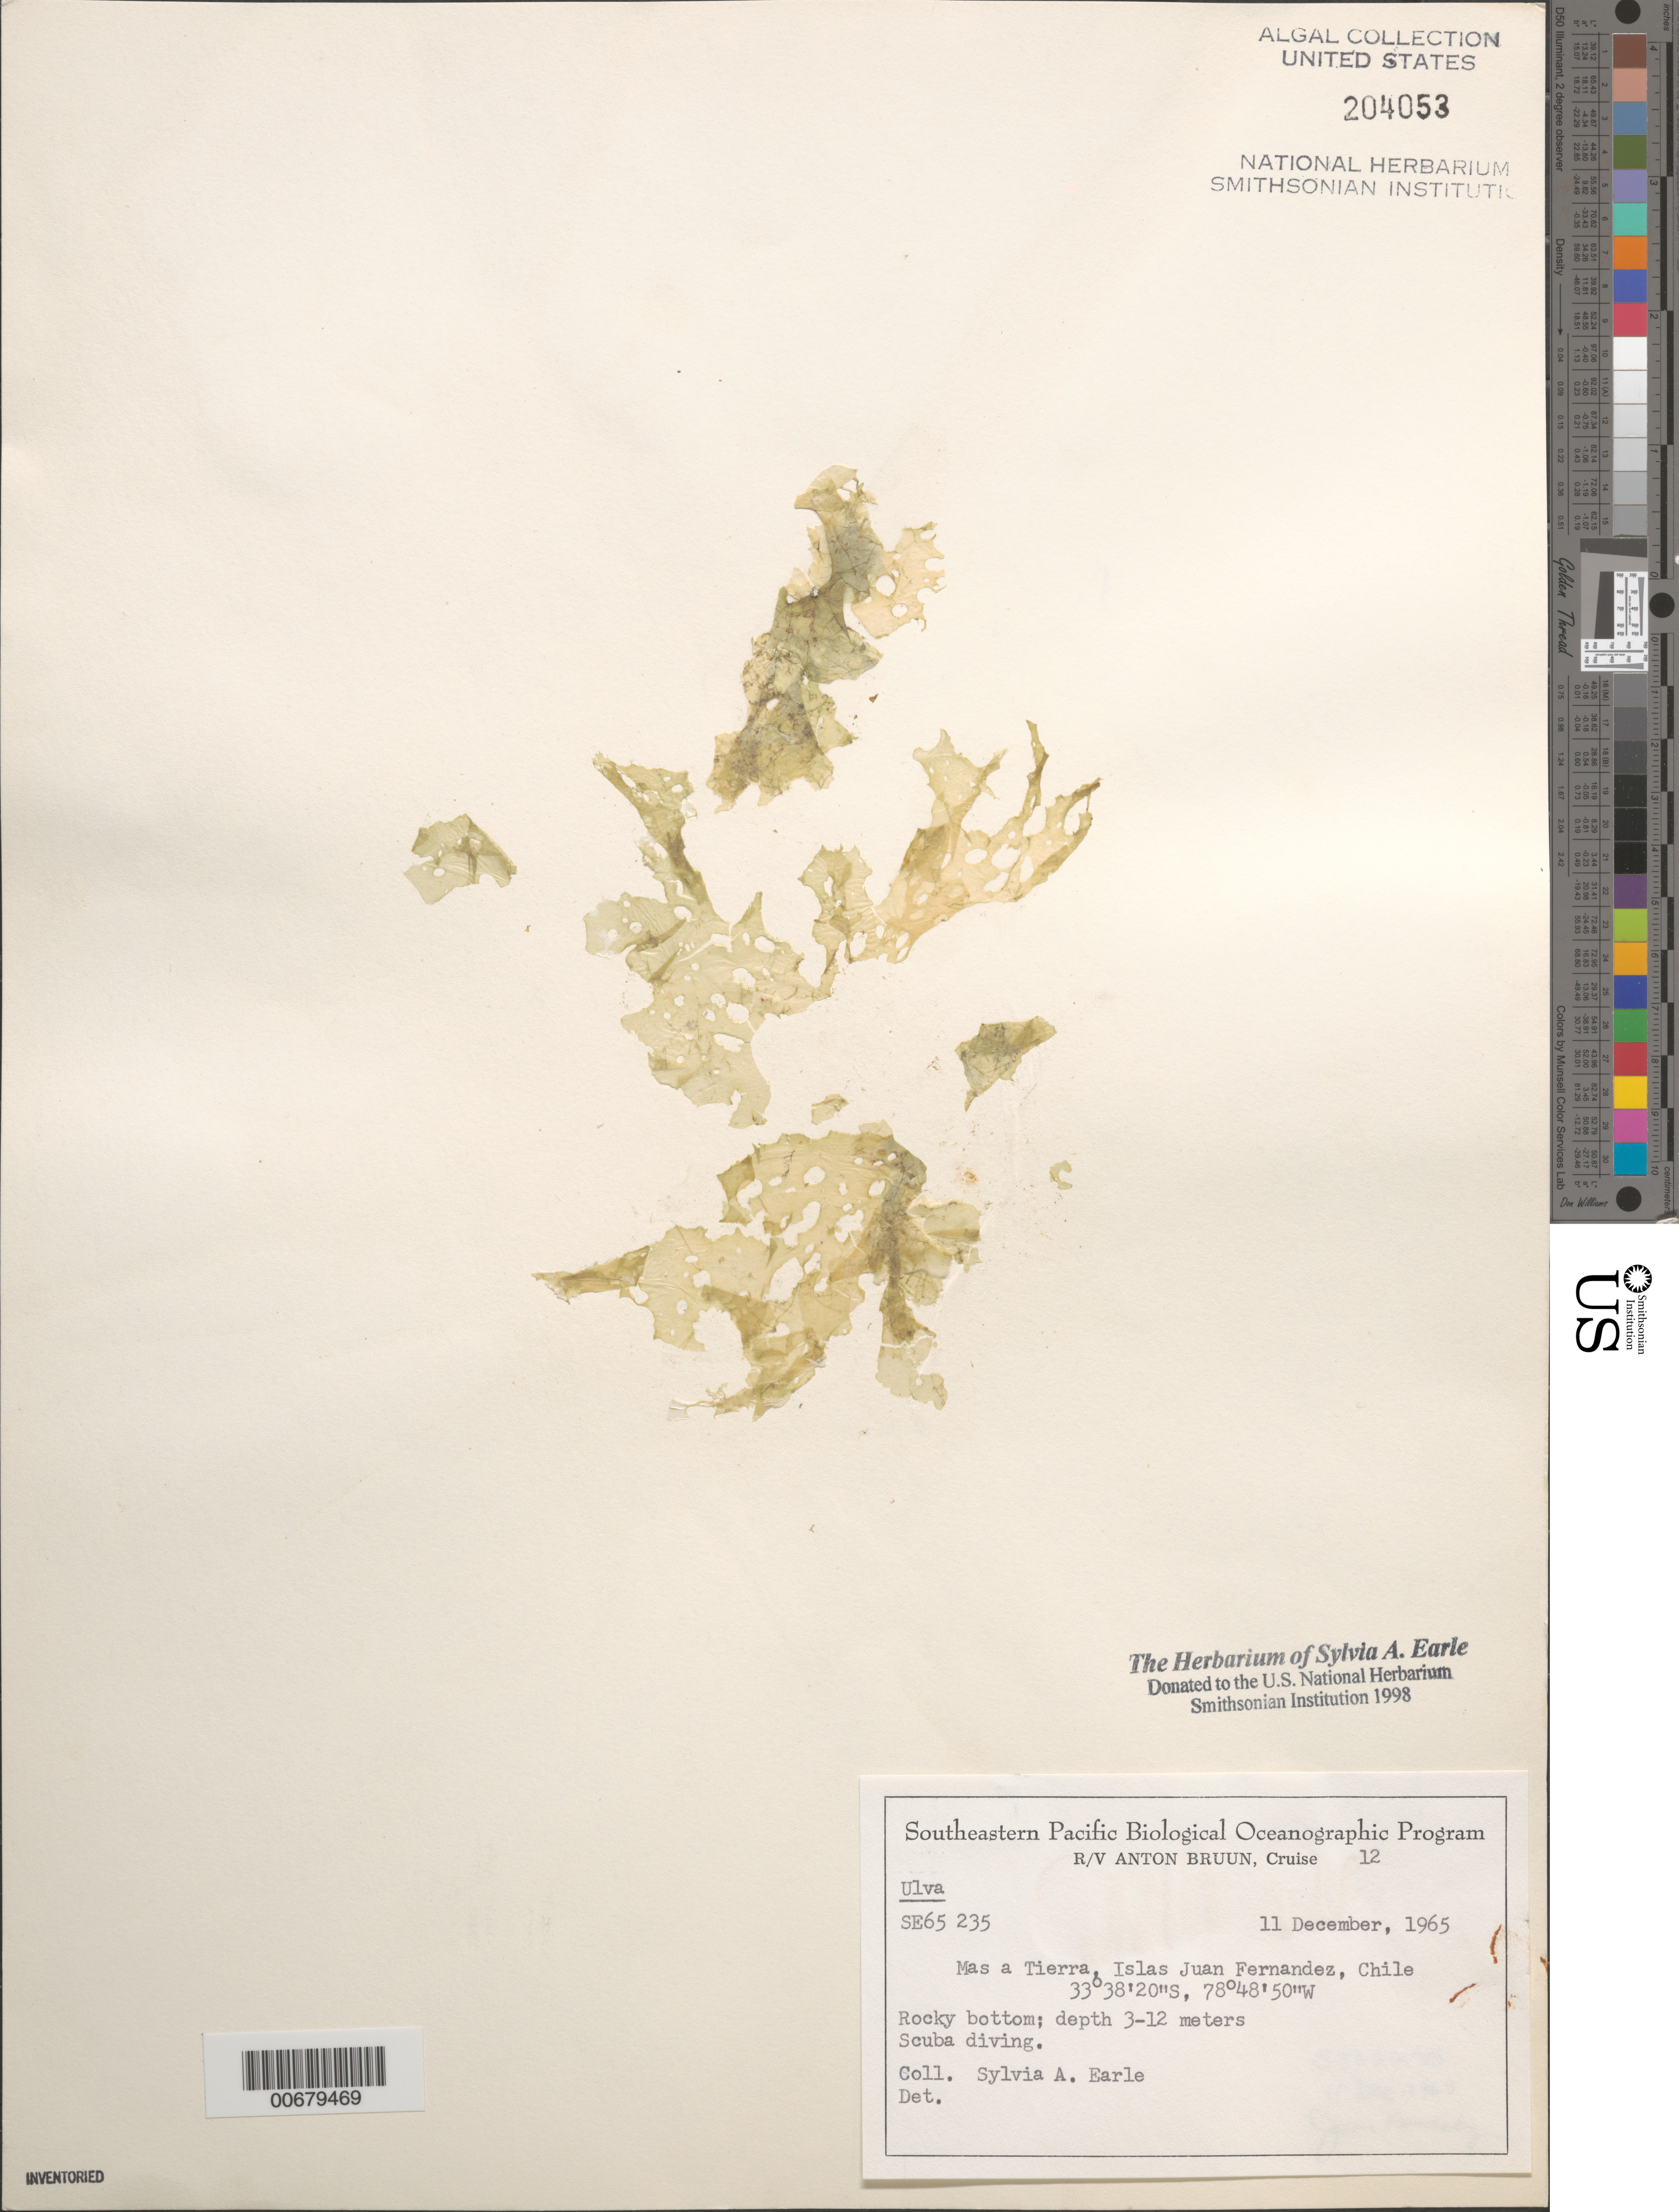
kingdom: Plantae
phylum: Chlorophyta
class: Ulvophyceae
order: Ulvales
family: Ulvaceae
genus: Ulva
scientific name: Ulva sp.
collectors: S. A. Earle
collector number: SE 65235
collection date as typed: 11 Dec 1965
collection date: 1965-12-11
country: Chile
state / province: Valparaíso (V)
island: Isla Más a Tierra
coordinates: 33 38' 20" S, 78 48' 50" W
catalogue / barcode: US 204053